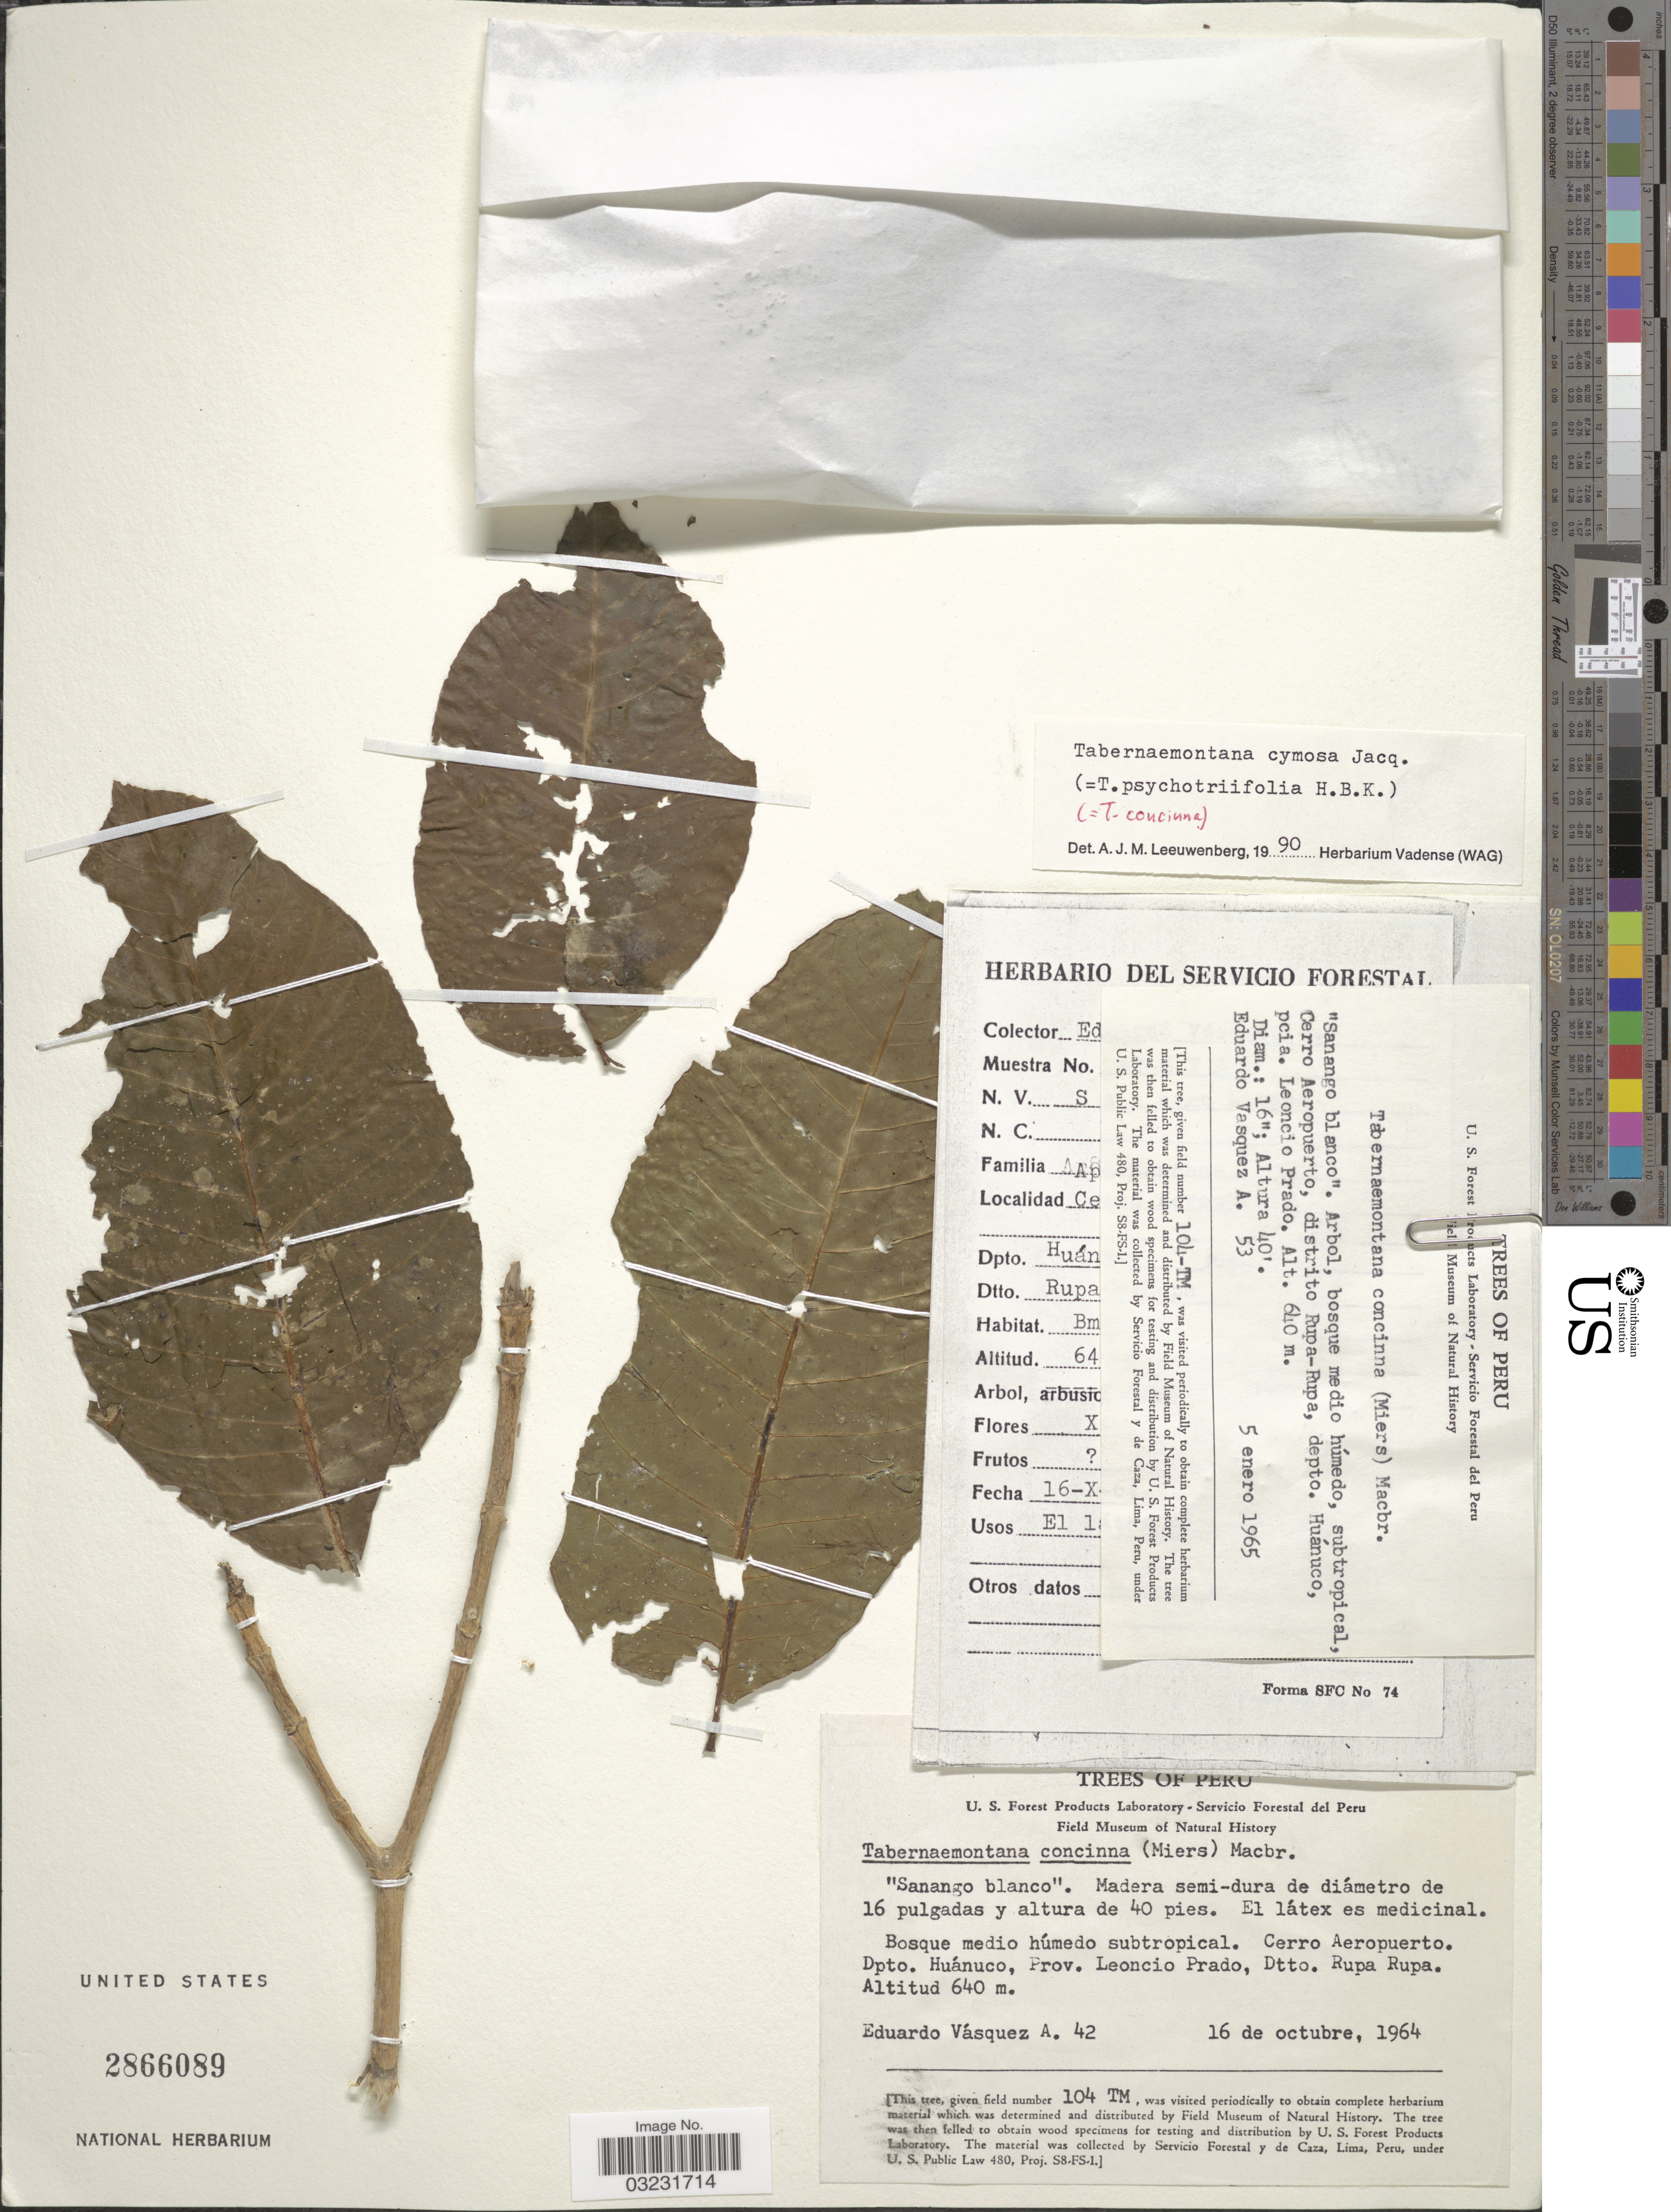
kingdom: Plantae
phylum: Tracheophyta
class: Magnoliopsida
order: Gentianales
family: Apocynaceae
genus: Tabernaemontana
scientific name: Tabernaemontana cymosa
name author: Jacq.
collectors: E. Vasquez A.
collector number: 42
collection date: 1964-10-16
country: Peru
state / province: Huánuco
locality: Cerro Aeropuerto. Dpto. Huánuco, Prov. Leoncio Prado, Dtto. Rupa Rupa.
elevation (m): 640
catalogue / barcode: US 2866089